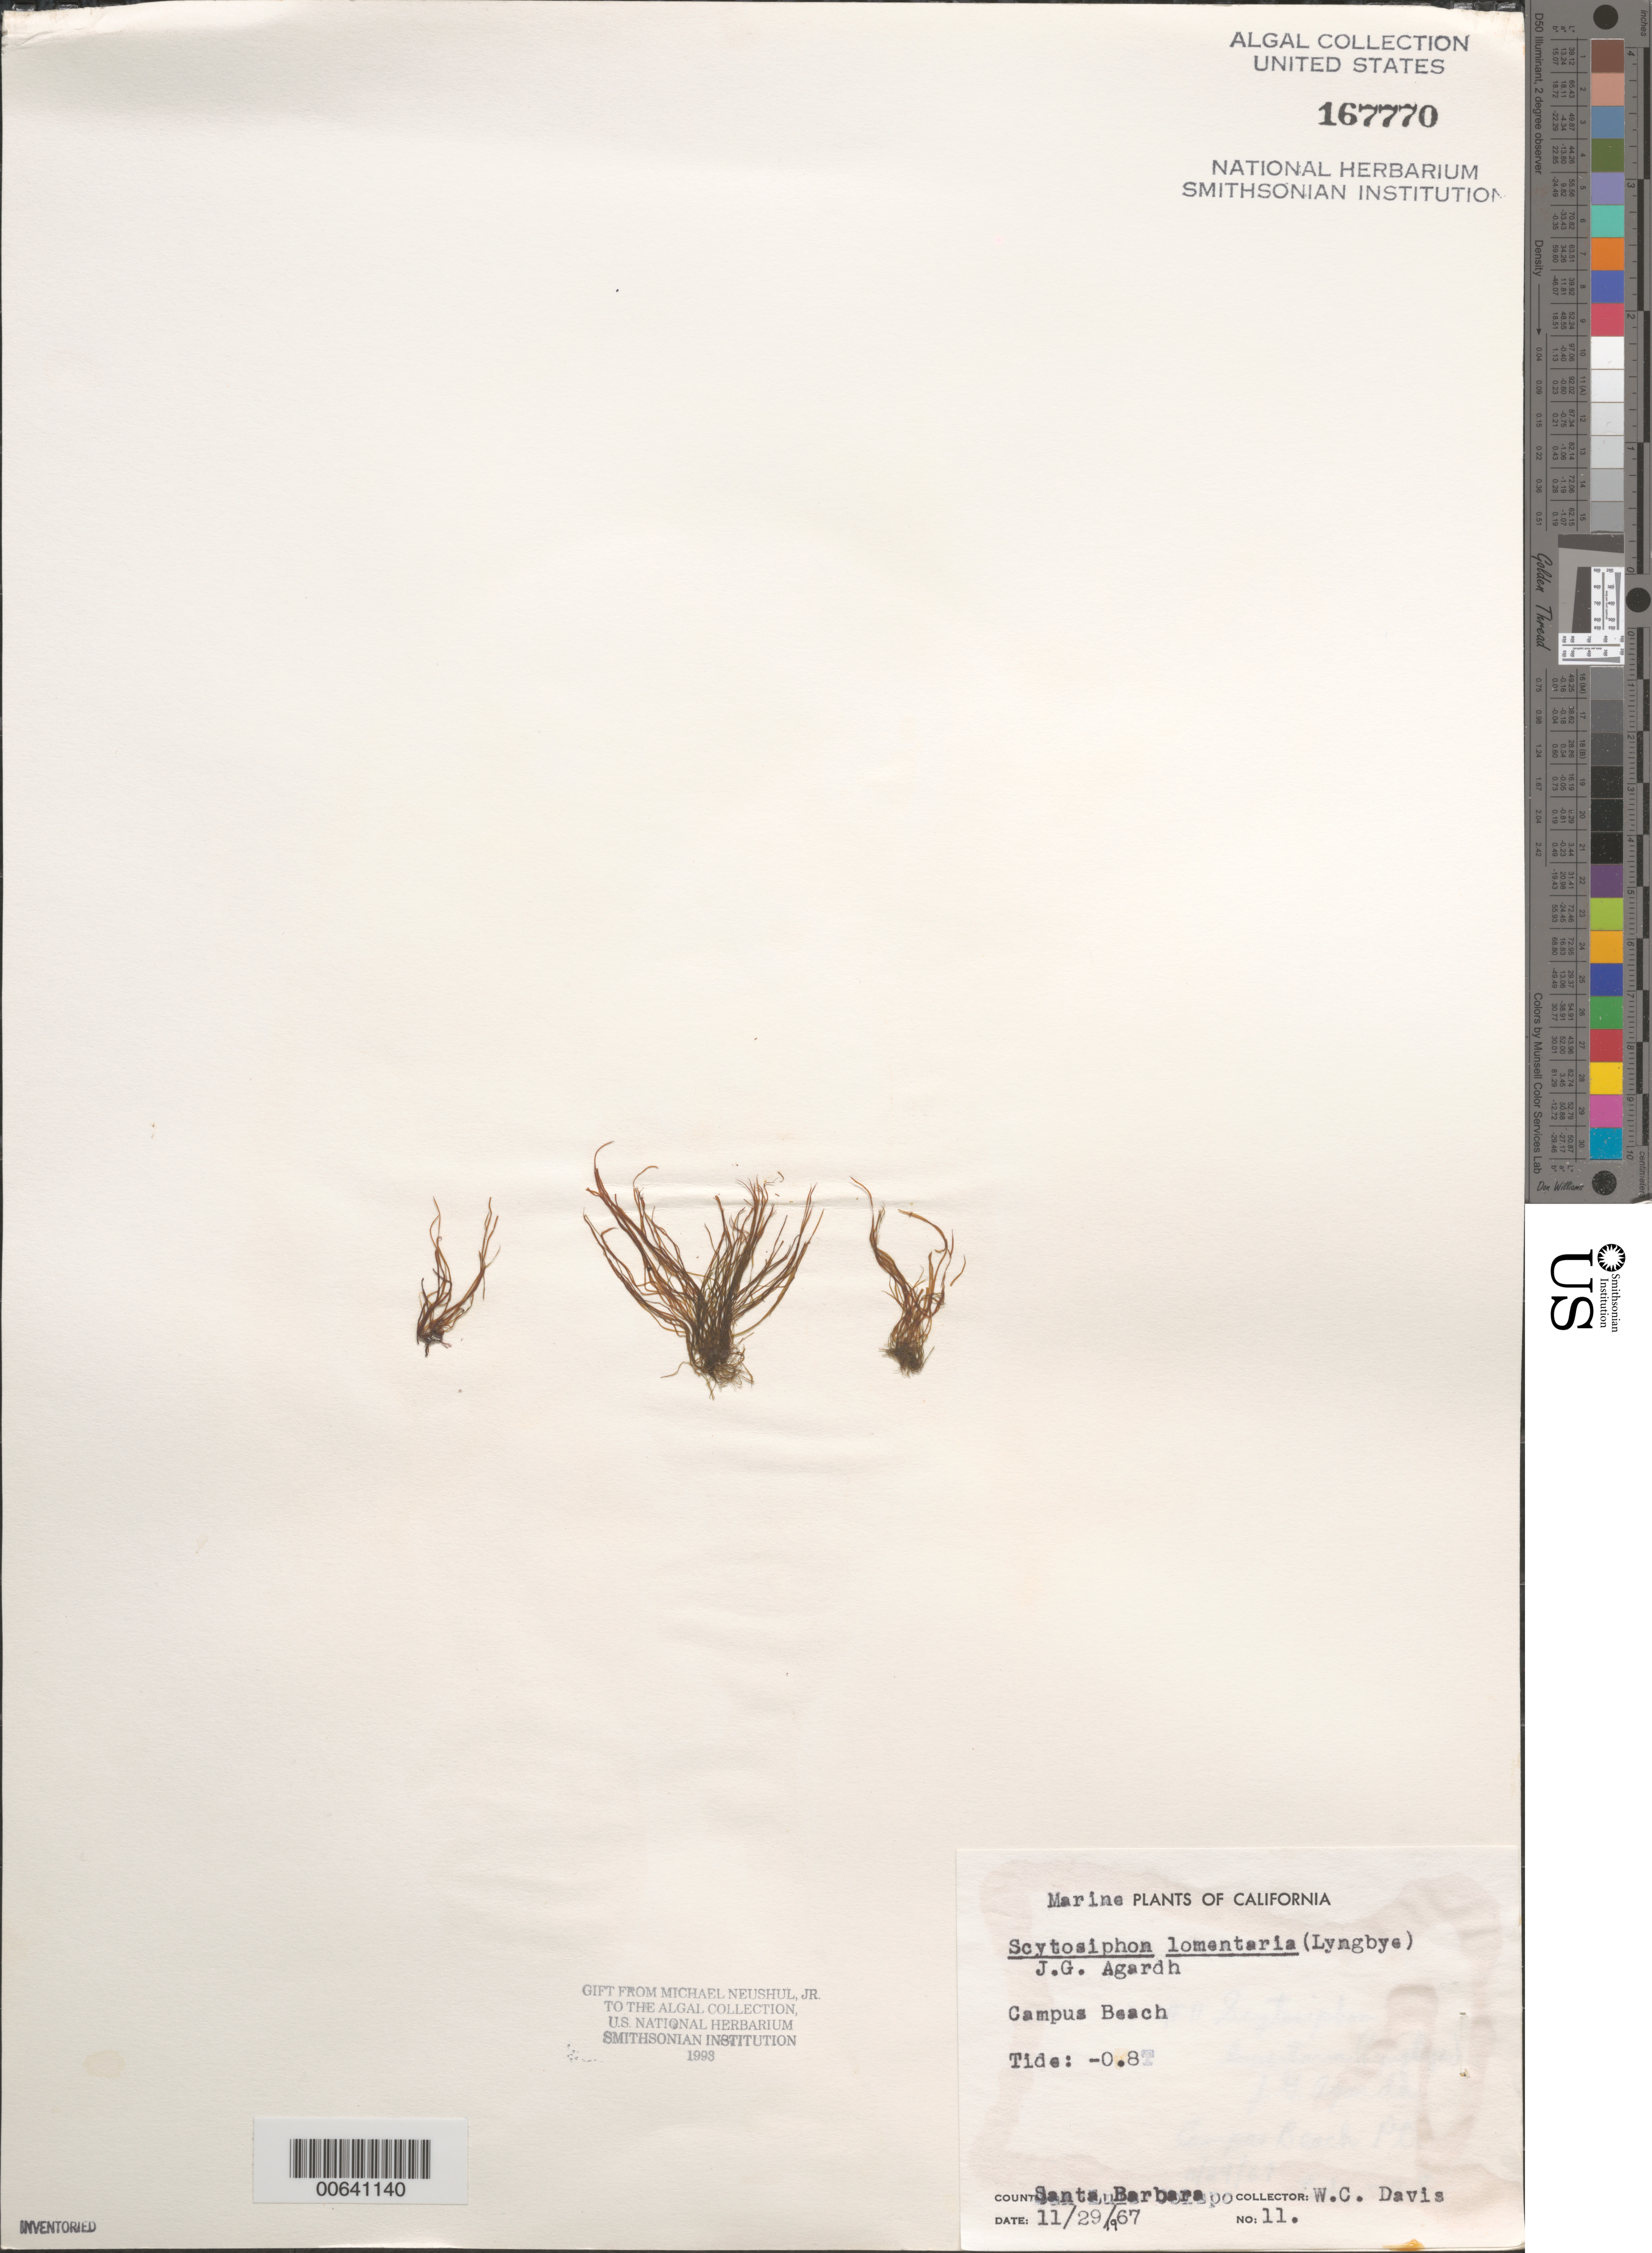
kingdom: Chromista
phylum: Ochrophyta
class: Phaeophyceae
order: Scytosiphonales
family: Scytosiphonaceae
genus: Scytosiphon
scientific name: Scytosiphon lomentaria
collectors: W. Davis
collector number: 11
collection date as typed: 29 Nov 1967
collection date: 1967-11-29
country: United States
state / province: California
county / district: Santa Barbara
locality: Campus Beach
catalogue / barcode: US 167770